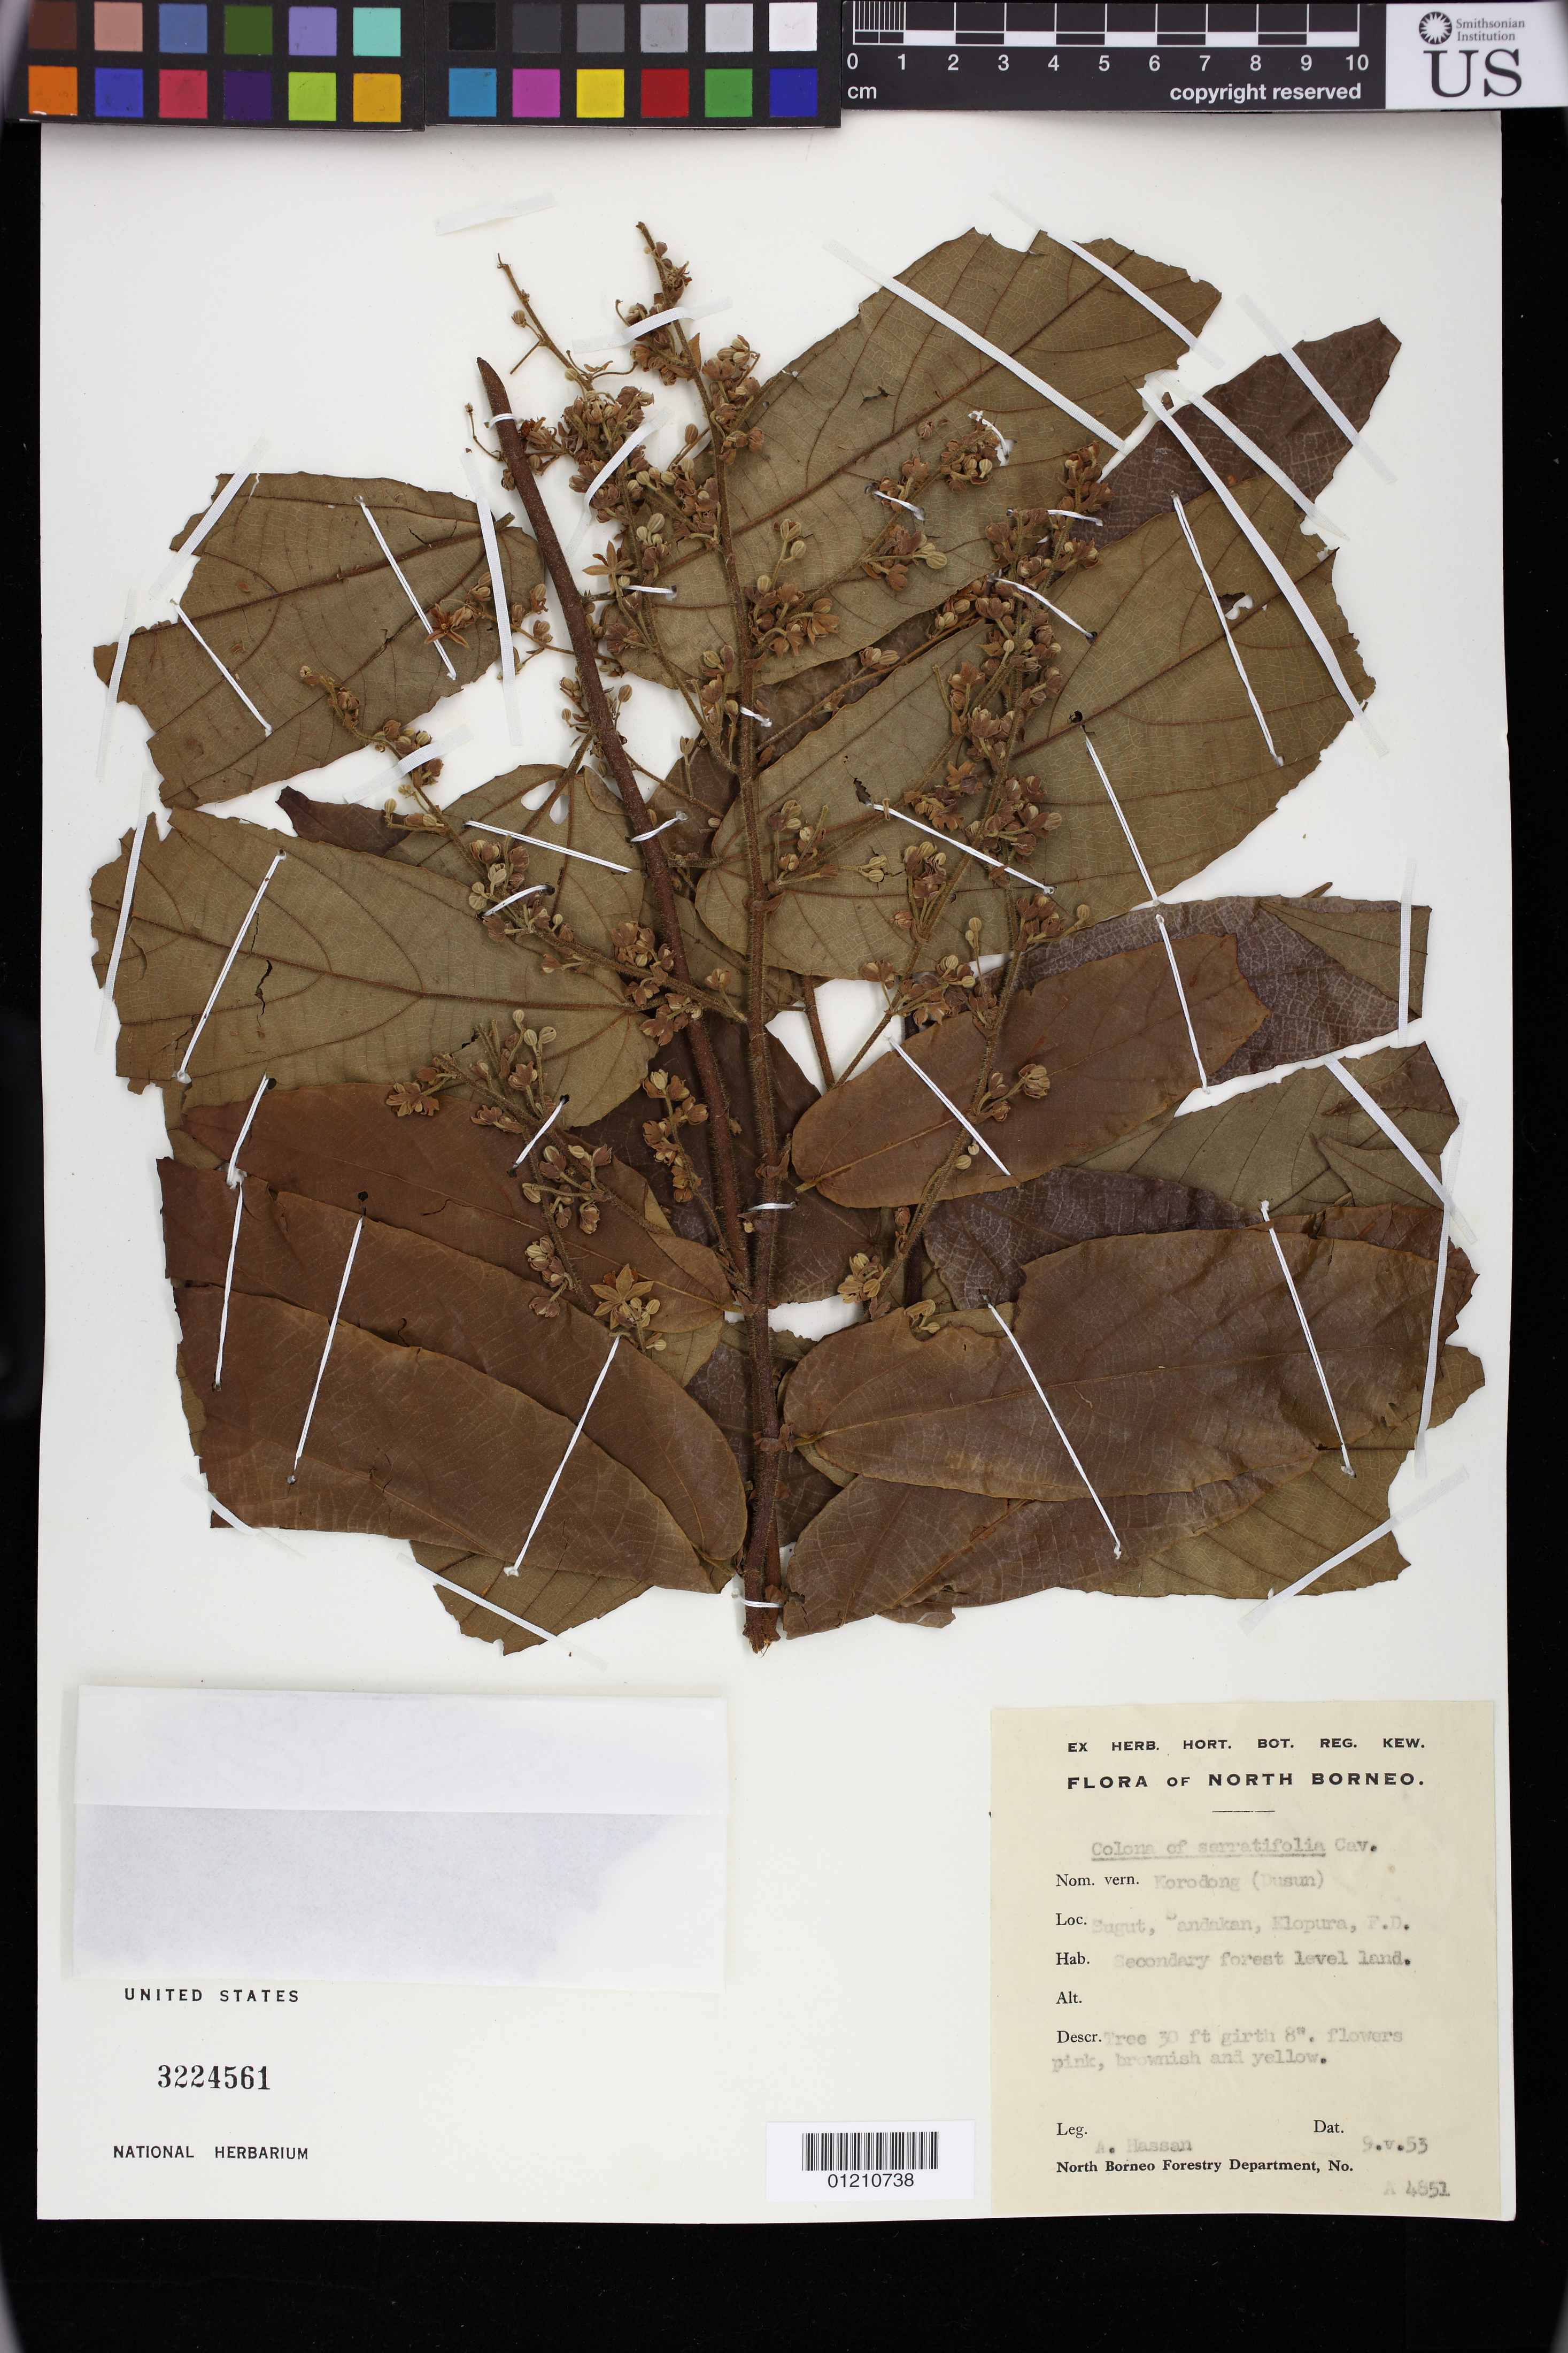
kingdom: Plantae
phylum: Tracheophyta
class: Magnoliopsida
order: Malvales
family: Malvaceae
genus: Colona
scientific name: Colona serratifolia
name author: Cav.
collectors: A. Hassan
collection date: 1953-05-09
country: Malaysia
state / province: Sabah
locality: Sugut, Sandakan (Elopura), F.D. North Borneo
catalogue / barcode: US 3224561